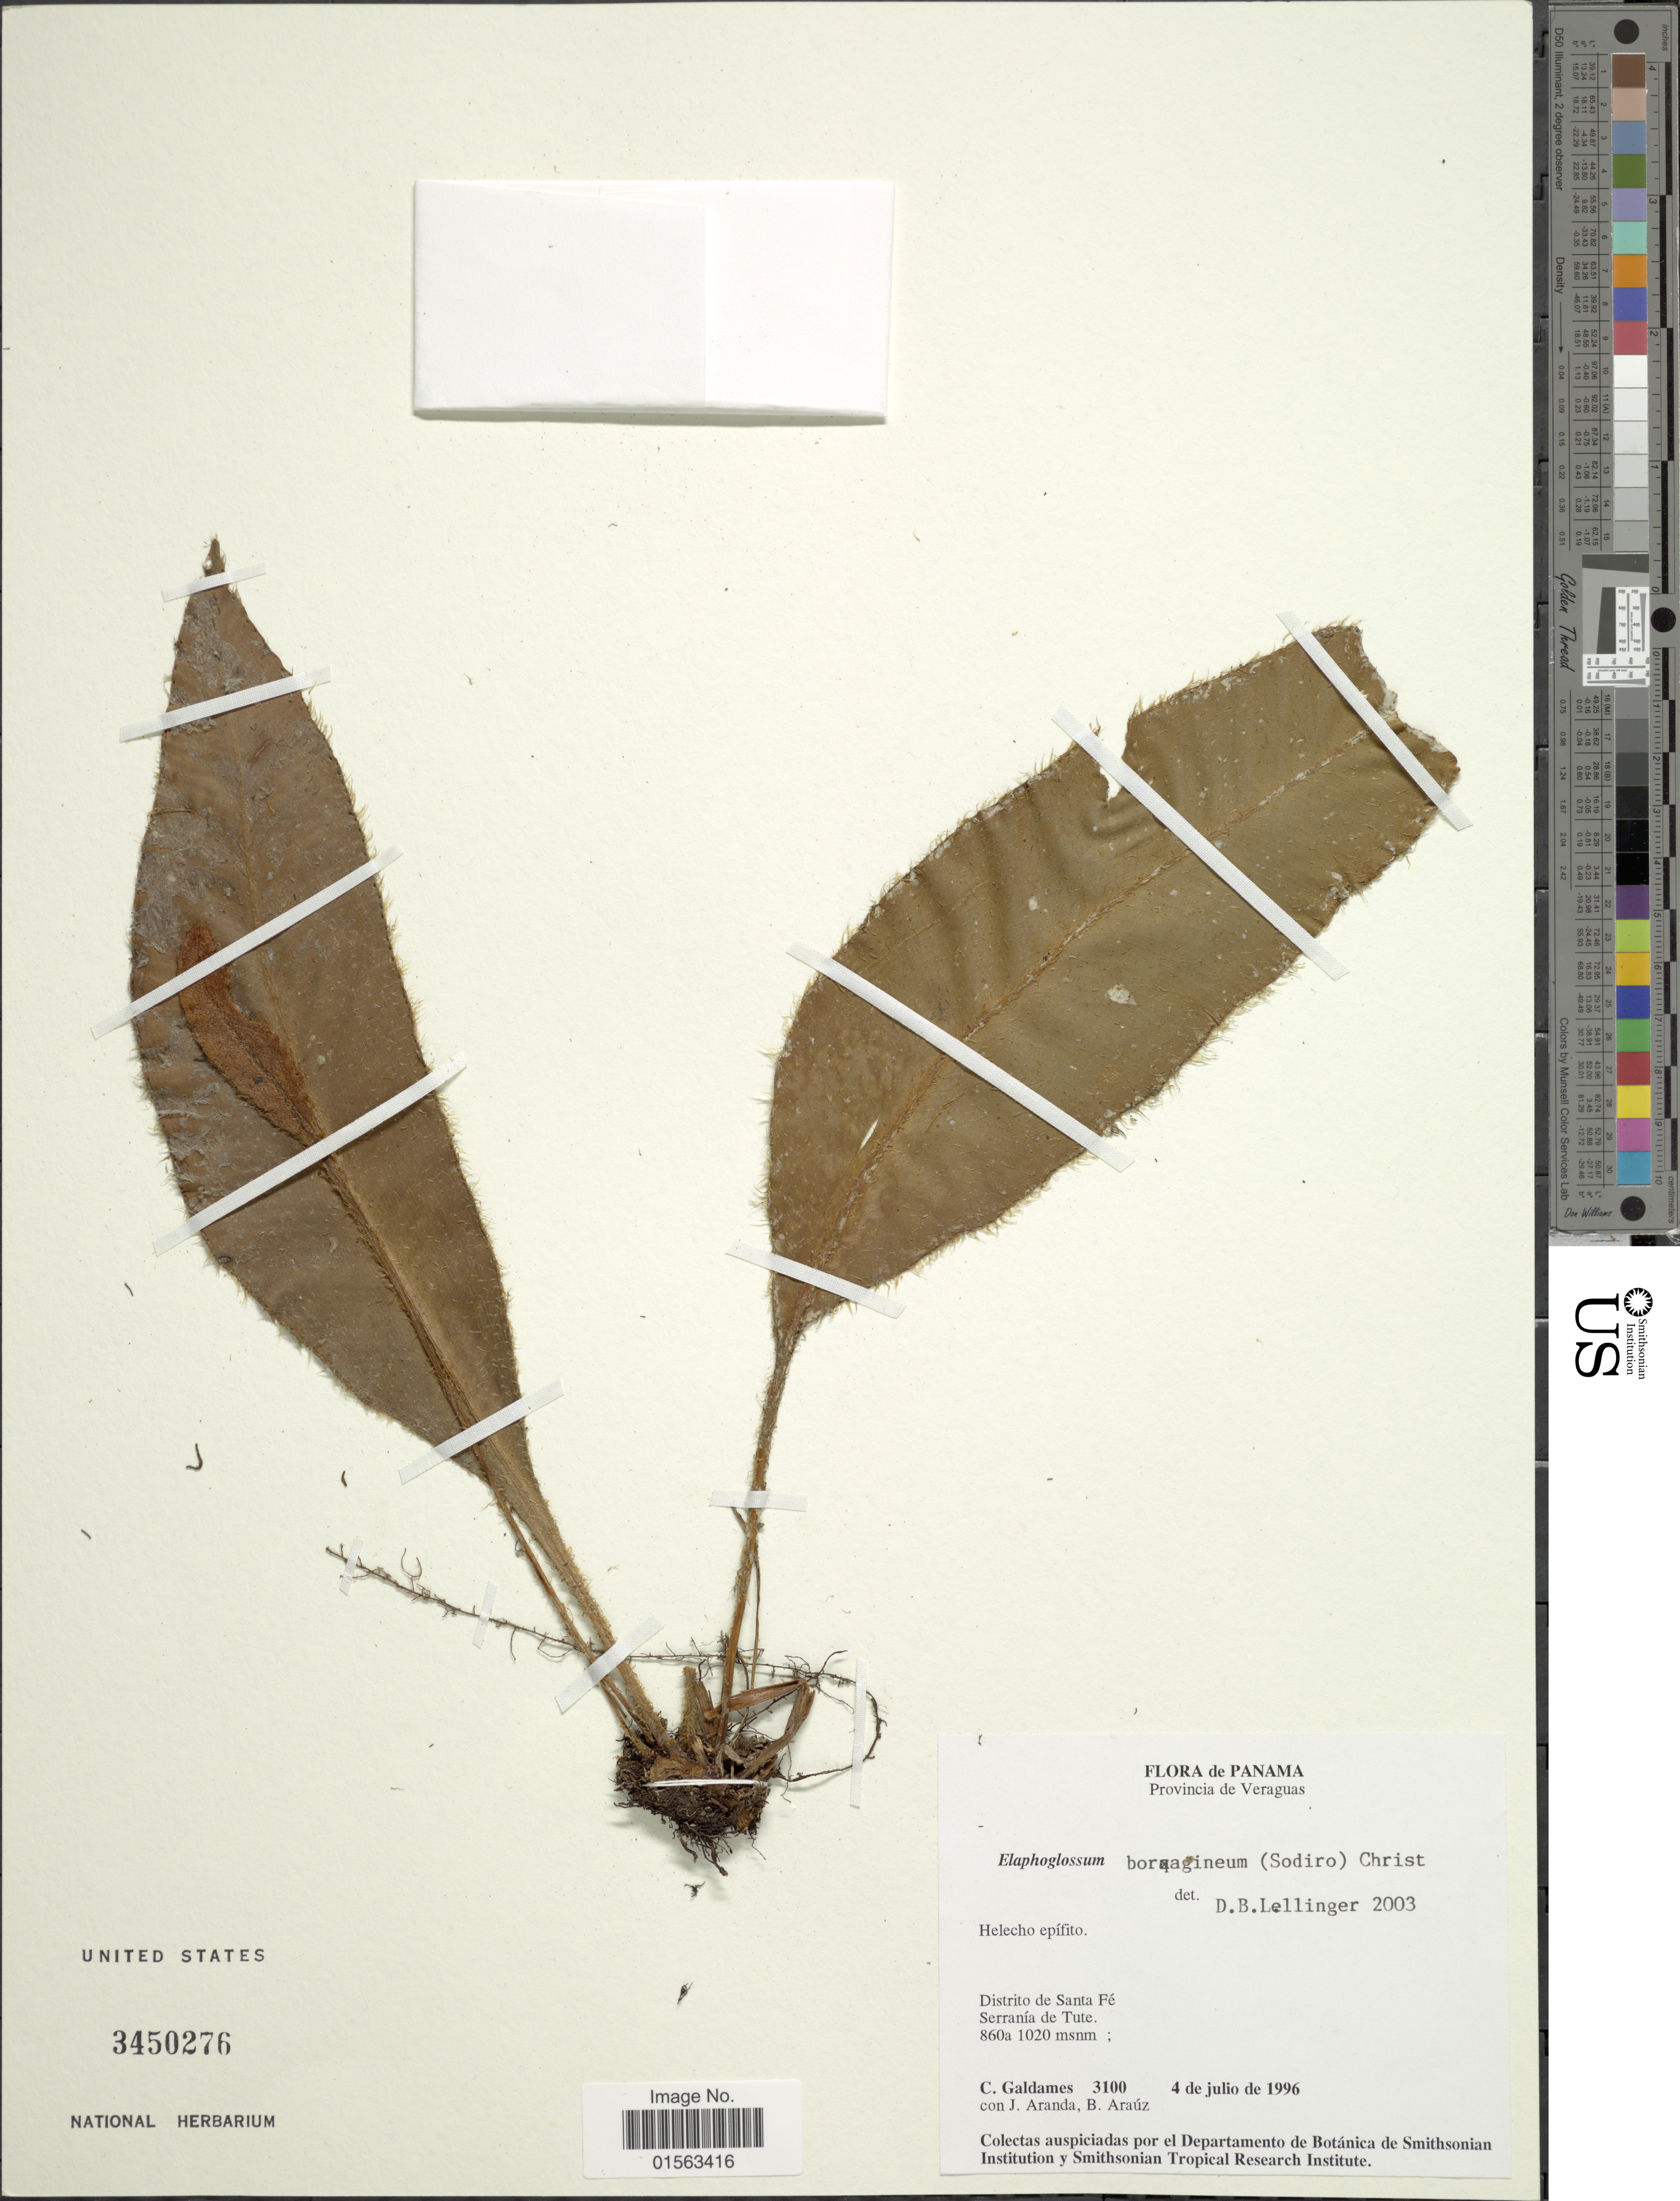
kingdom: Plantae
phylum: Tracheophyta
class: Polypodiopsida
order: Polypodiales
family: Dryopteridaceae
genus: Elaphoglossum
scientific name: Elaphoglossum boragineum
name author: (Sodiro) Christ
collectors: C. Galdames, J. Aranda & B. Araúz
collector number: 3100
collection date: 1996-07-04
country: Panama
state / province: Veraguas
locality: Provincia de Veraguas, Distrito de Santa Fe, Serrania de Tute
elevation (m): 860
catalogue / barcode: US 3450276